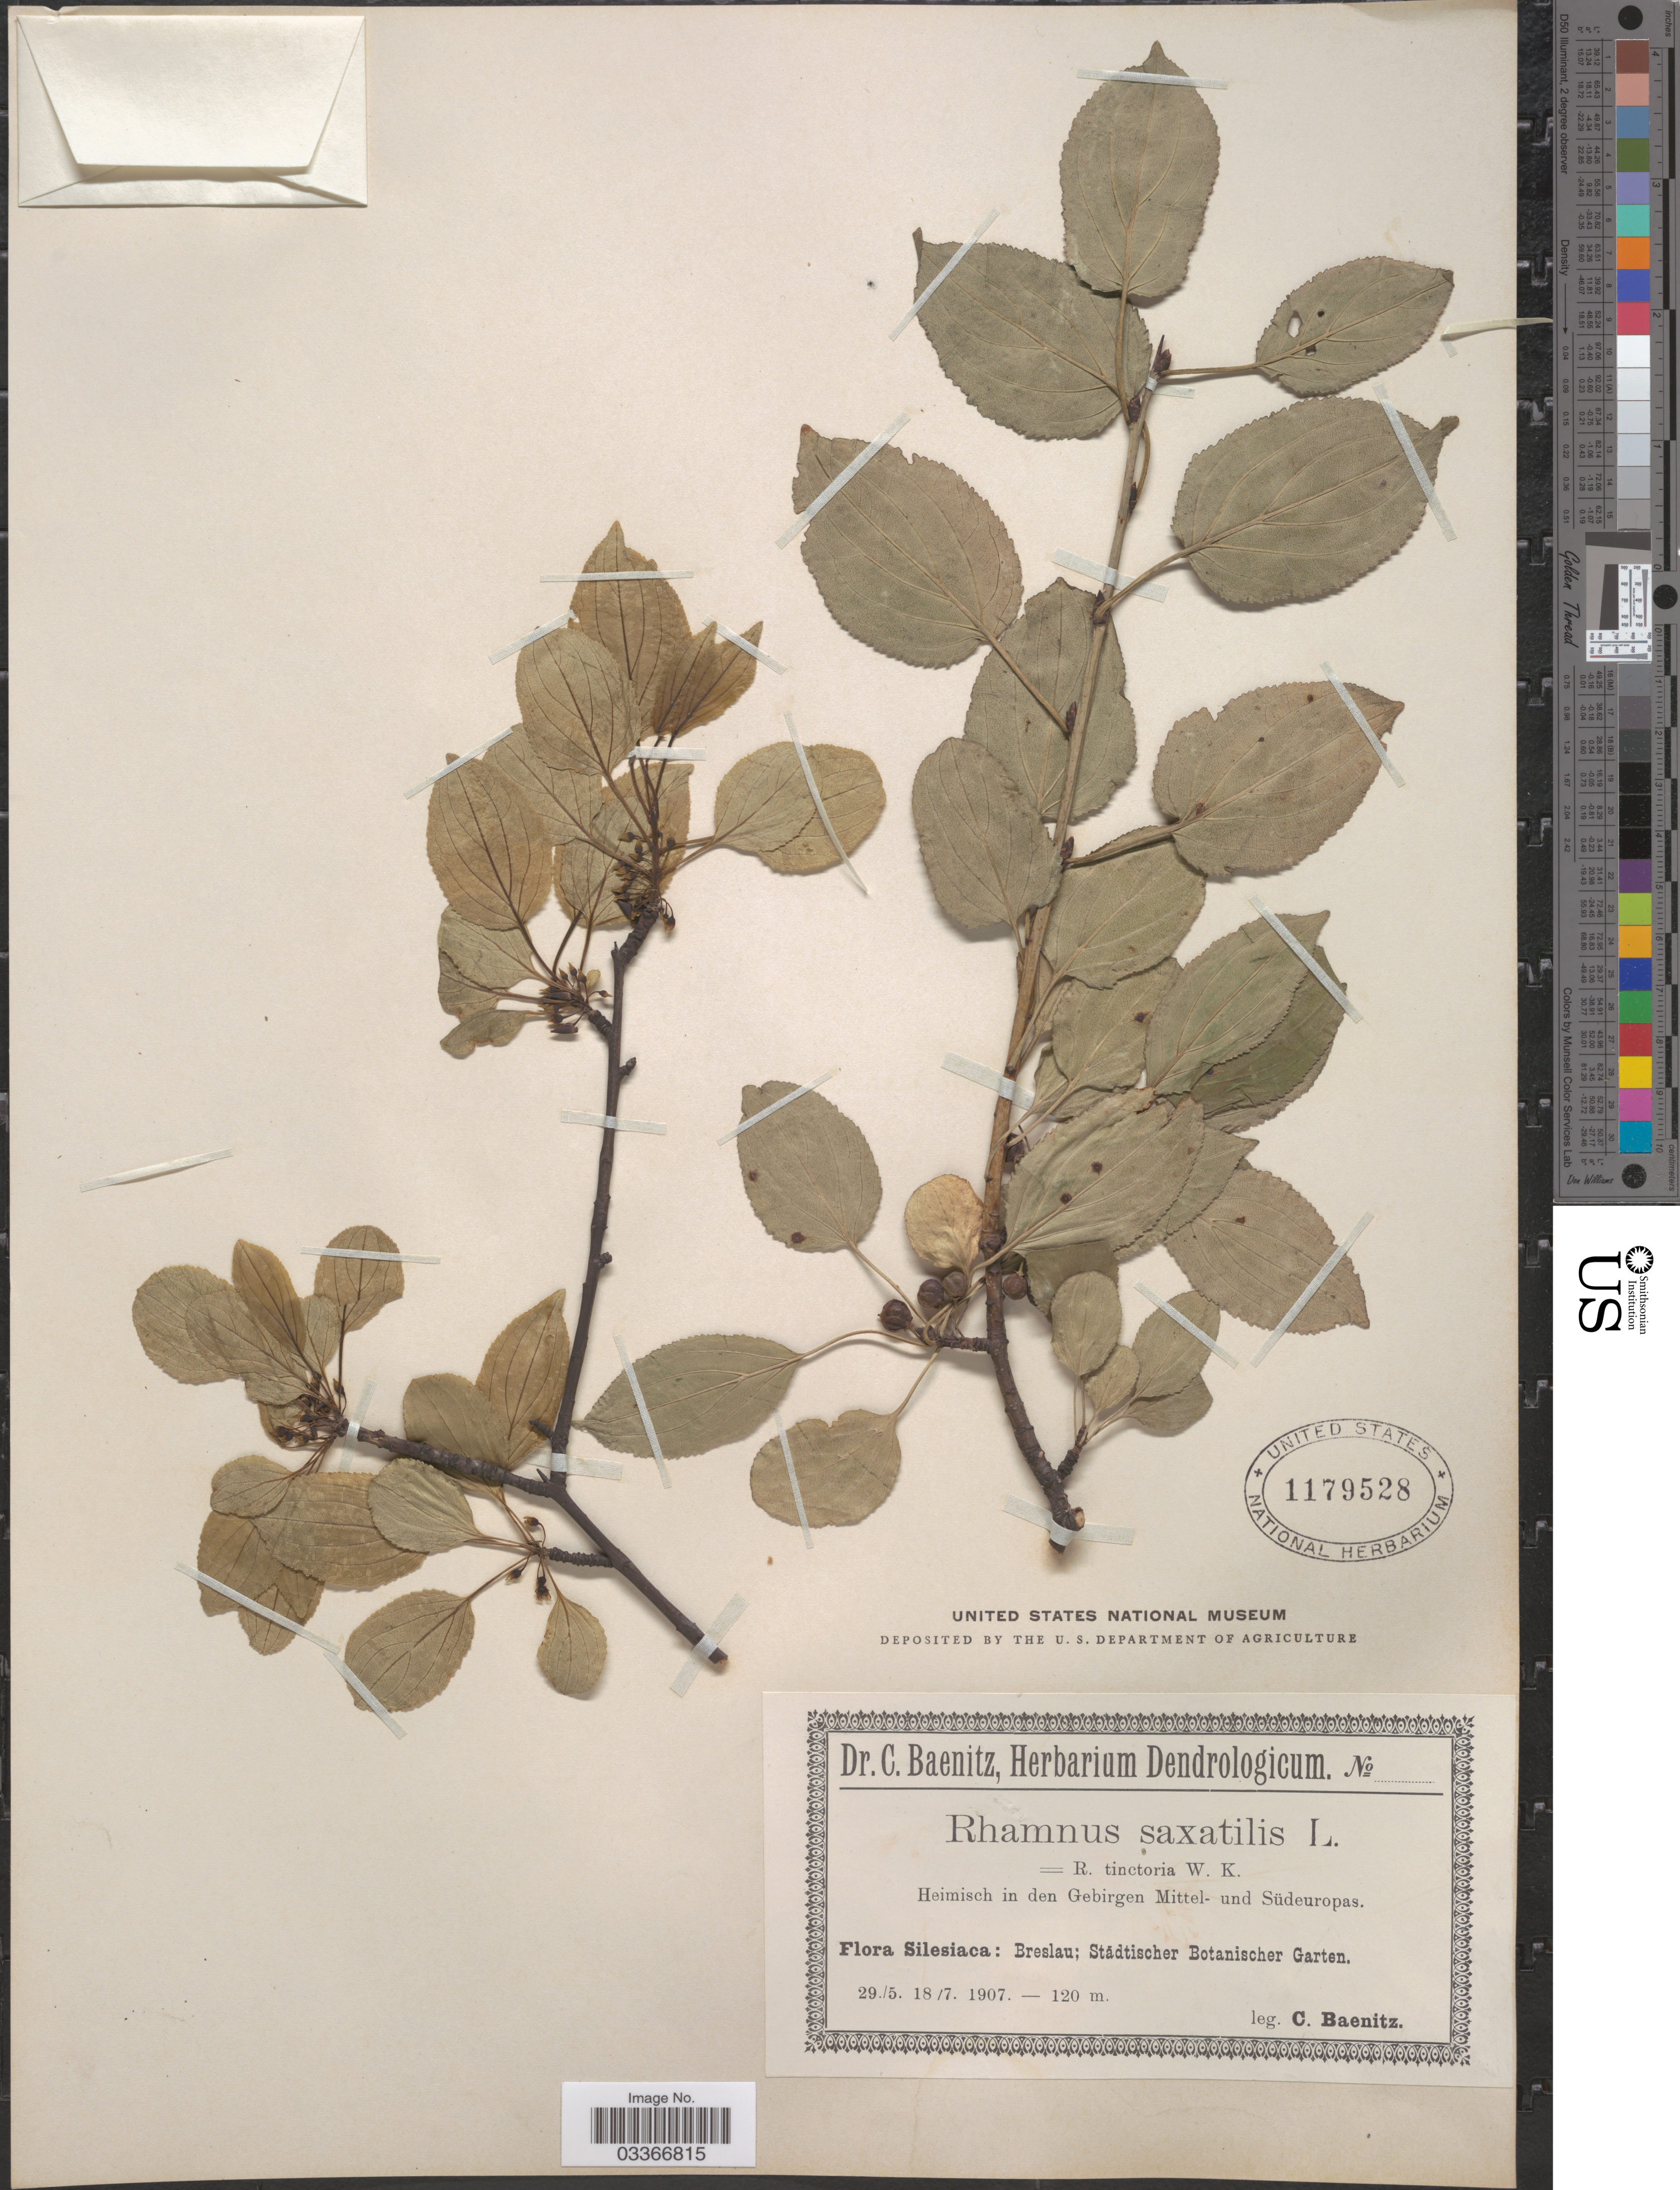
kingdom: Plantae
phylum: Tracheophyta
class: Magnoliopsida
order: Rosales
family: Rhamnaceae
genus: Rhamnus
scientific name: Rhamnus saxatilis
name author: Jacq.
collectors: C. G. Baenitz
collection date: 1907-05-26/1907-07-18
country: Poland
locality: Silesiaca: Breslau; Stådtischer Botanischer Garten.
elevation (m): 120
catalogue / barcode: US 1179528